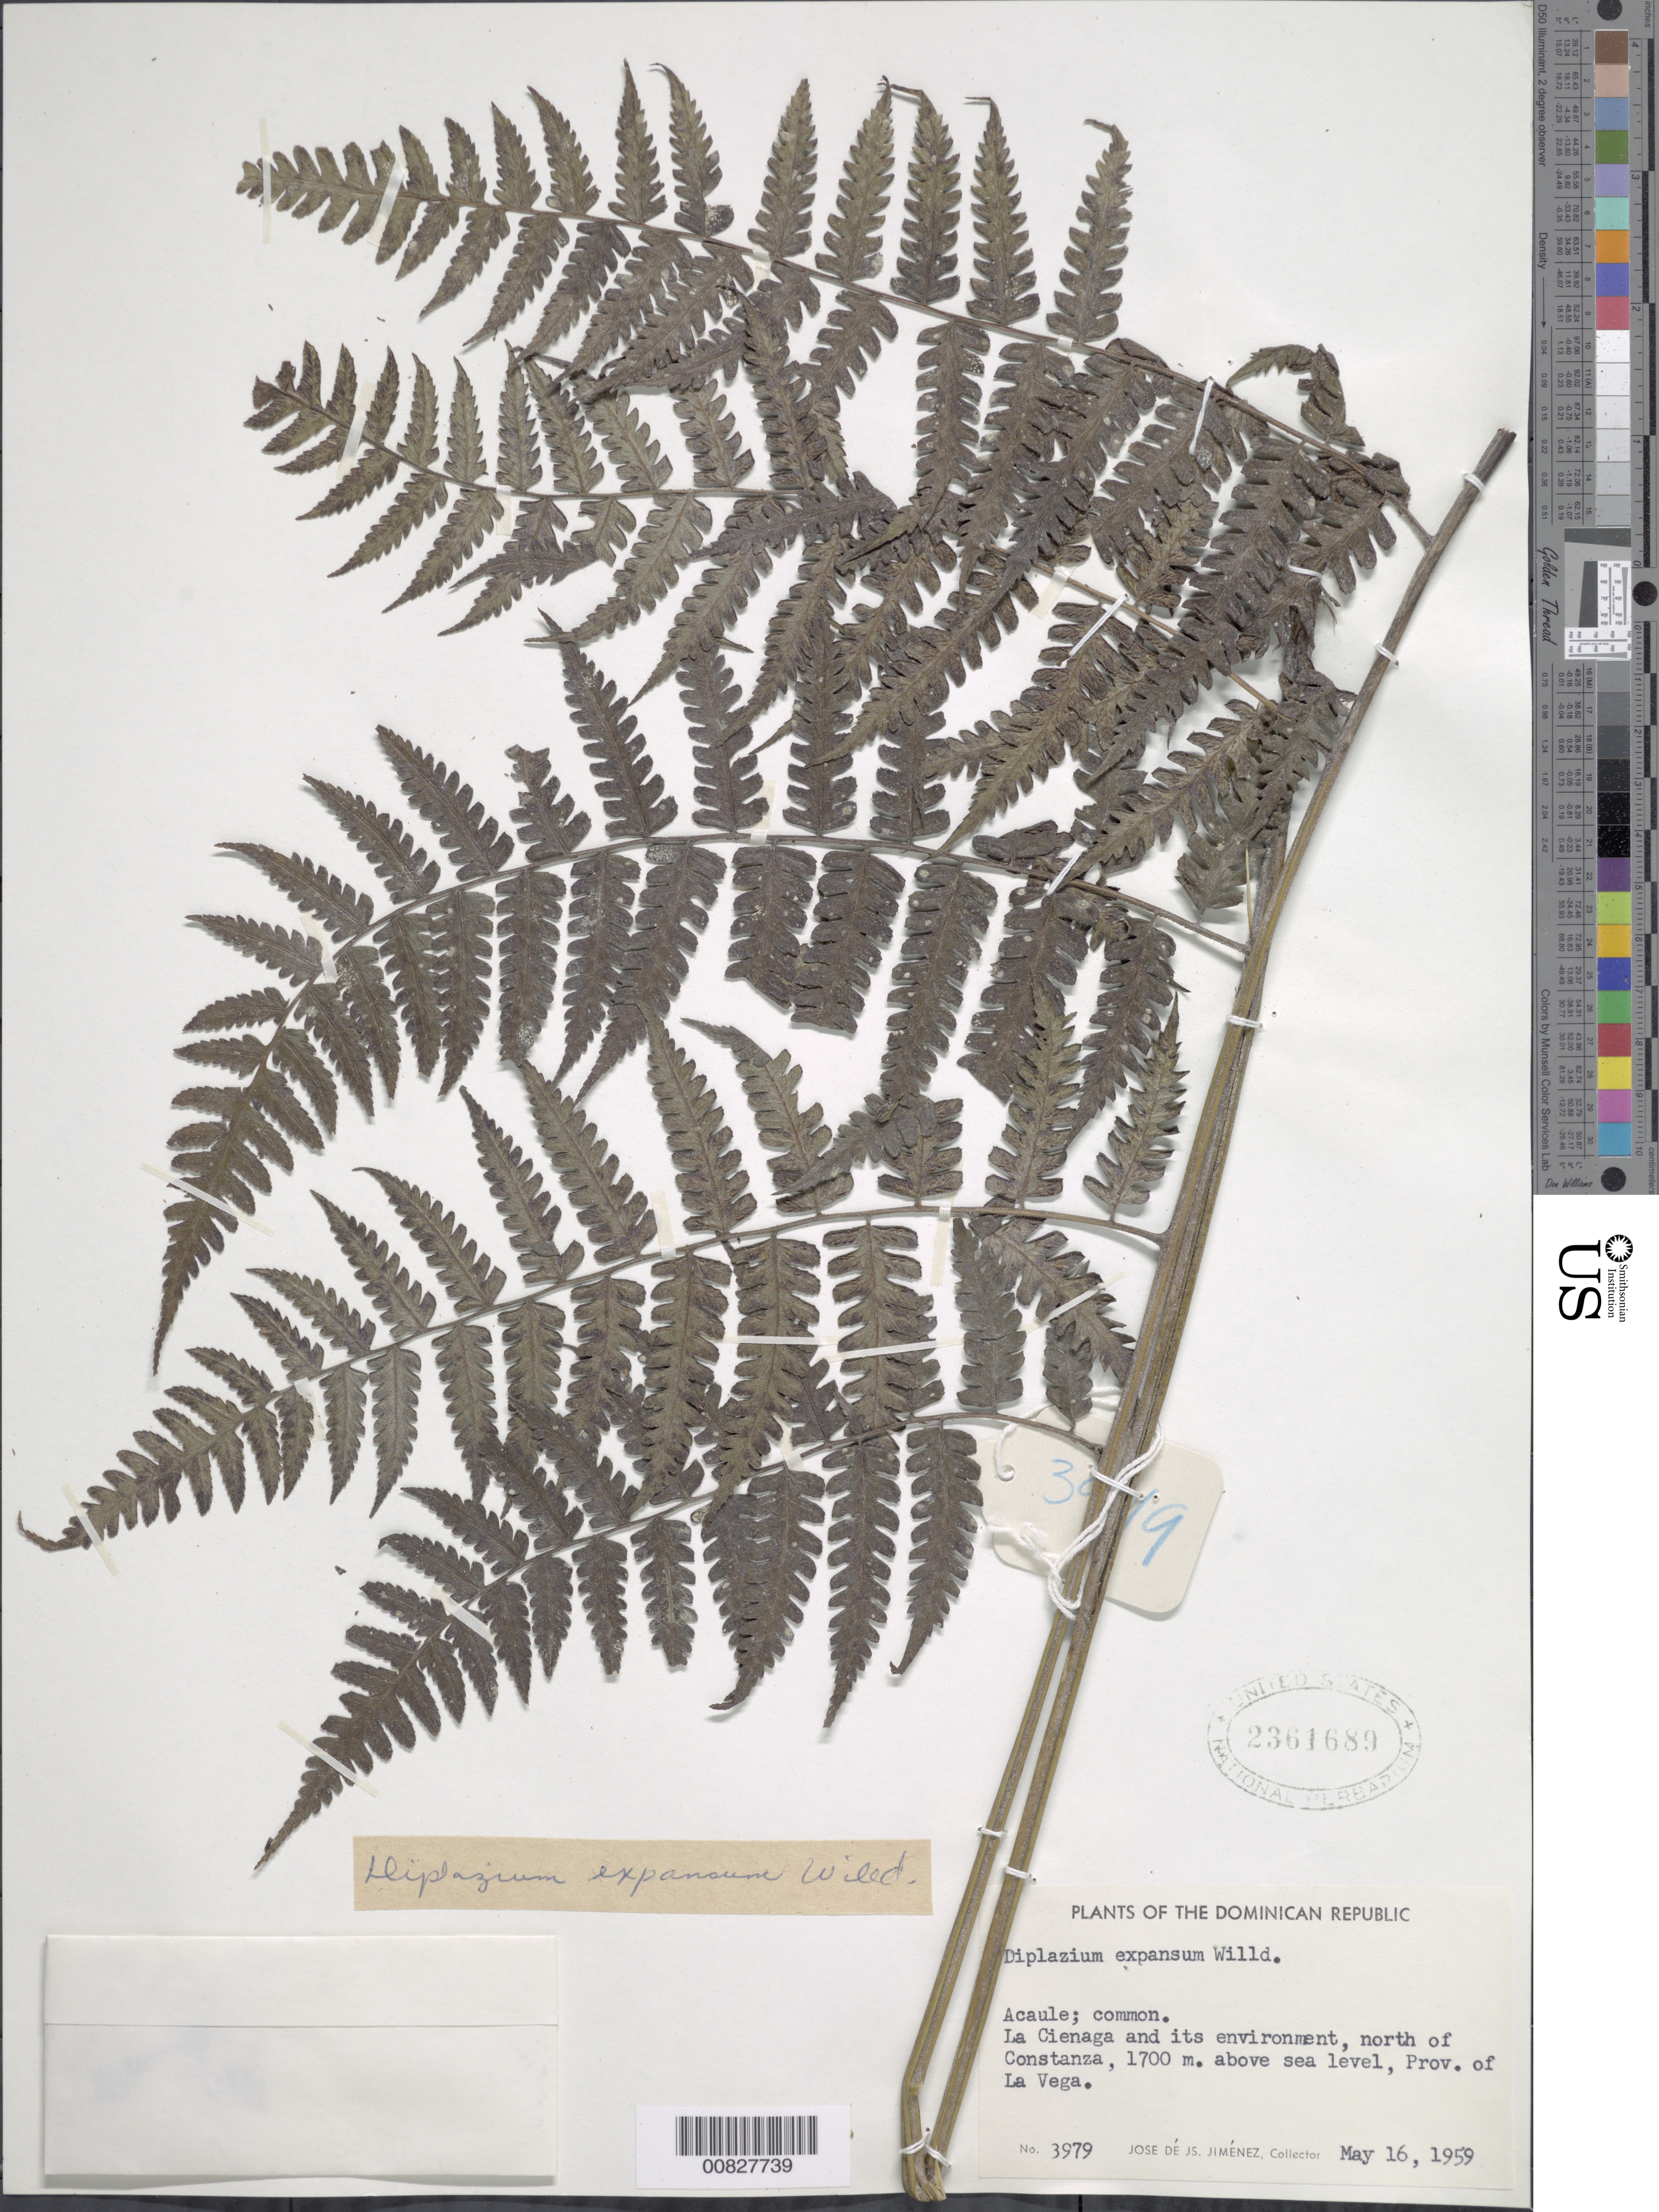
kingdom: Plantae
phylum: Tracheophyta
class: Polypodiopsida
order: Polypodiales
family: Athyriaceae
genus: Diplazium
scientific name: Diplazium fuertesii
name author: Brause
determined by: Sánchez, C.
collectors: J. J. Jiménez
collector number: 3979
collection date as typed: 16 May 1959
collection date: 1959-05-16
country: Dominican Republic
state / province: La Vega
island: Hispaniola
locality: La Cienaga, N of Constanza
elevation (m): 1700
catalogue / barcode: US 2361689